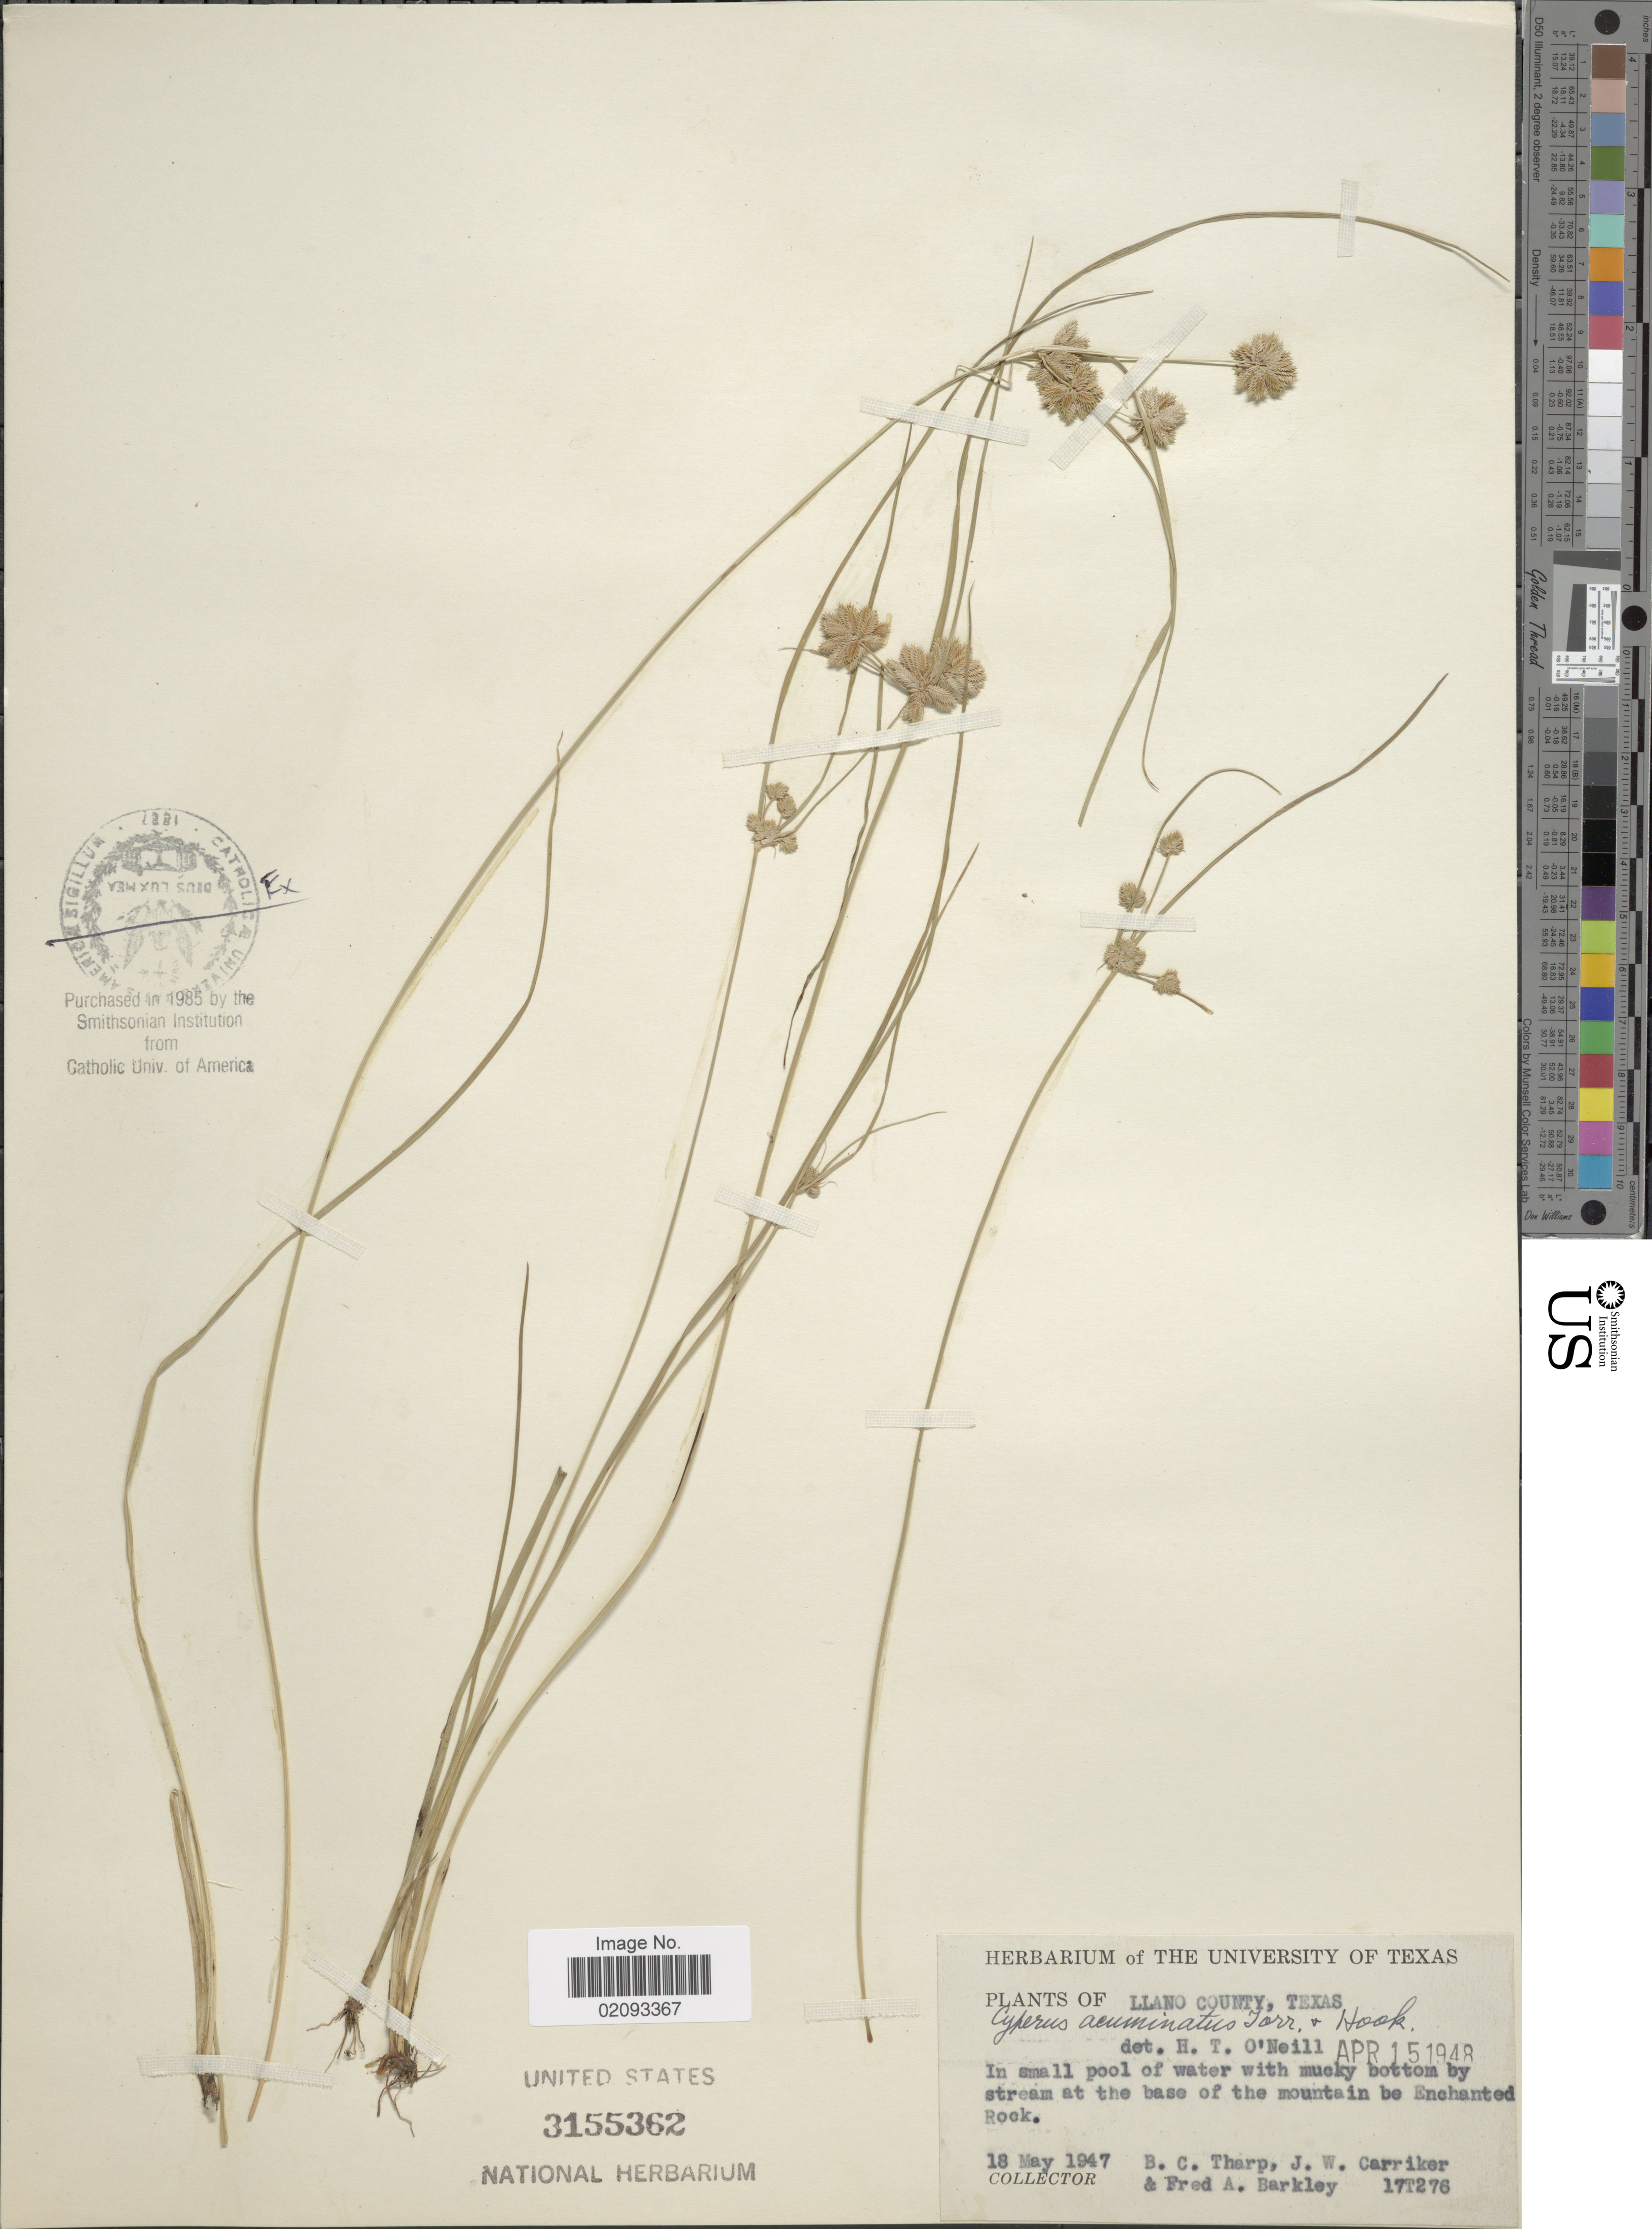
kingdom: Plantae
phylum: Tracheophyta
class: Liliopsida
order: Poales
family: Cyperaceae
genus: Cyperus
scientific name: Cyperus acuminatus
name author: Torr. & Hook.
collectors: B. C. Tharp, J. Carriker & F. A. Barkley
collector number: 17T276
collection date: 1947-05-18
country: United States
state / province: Texas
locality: Llano County.By stream by the base of the mountain be Enchanted Rock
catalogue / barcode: US 3155362